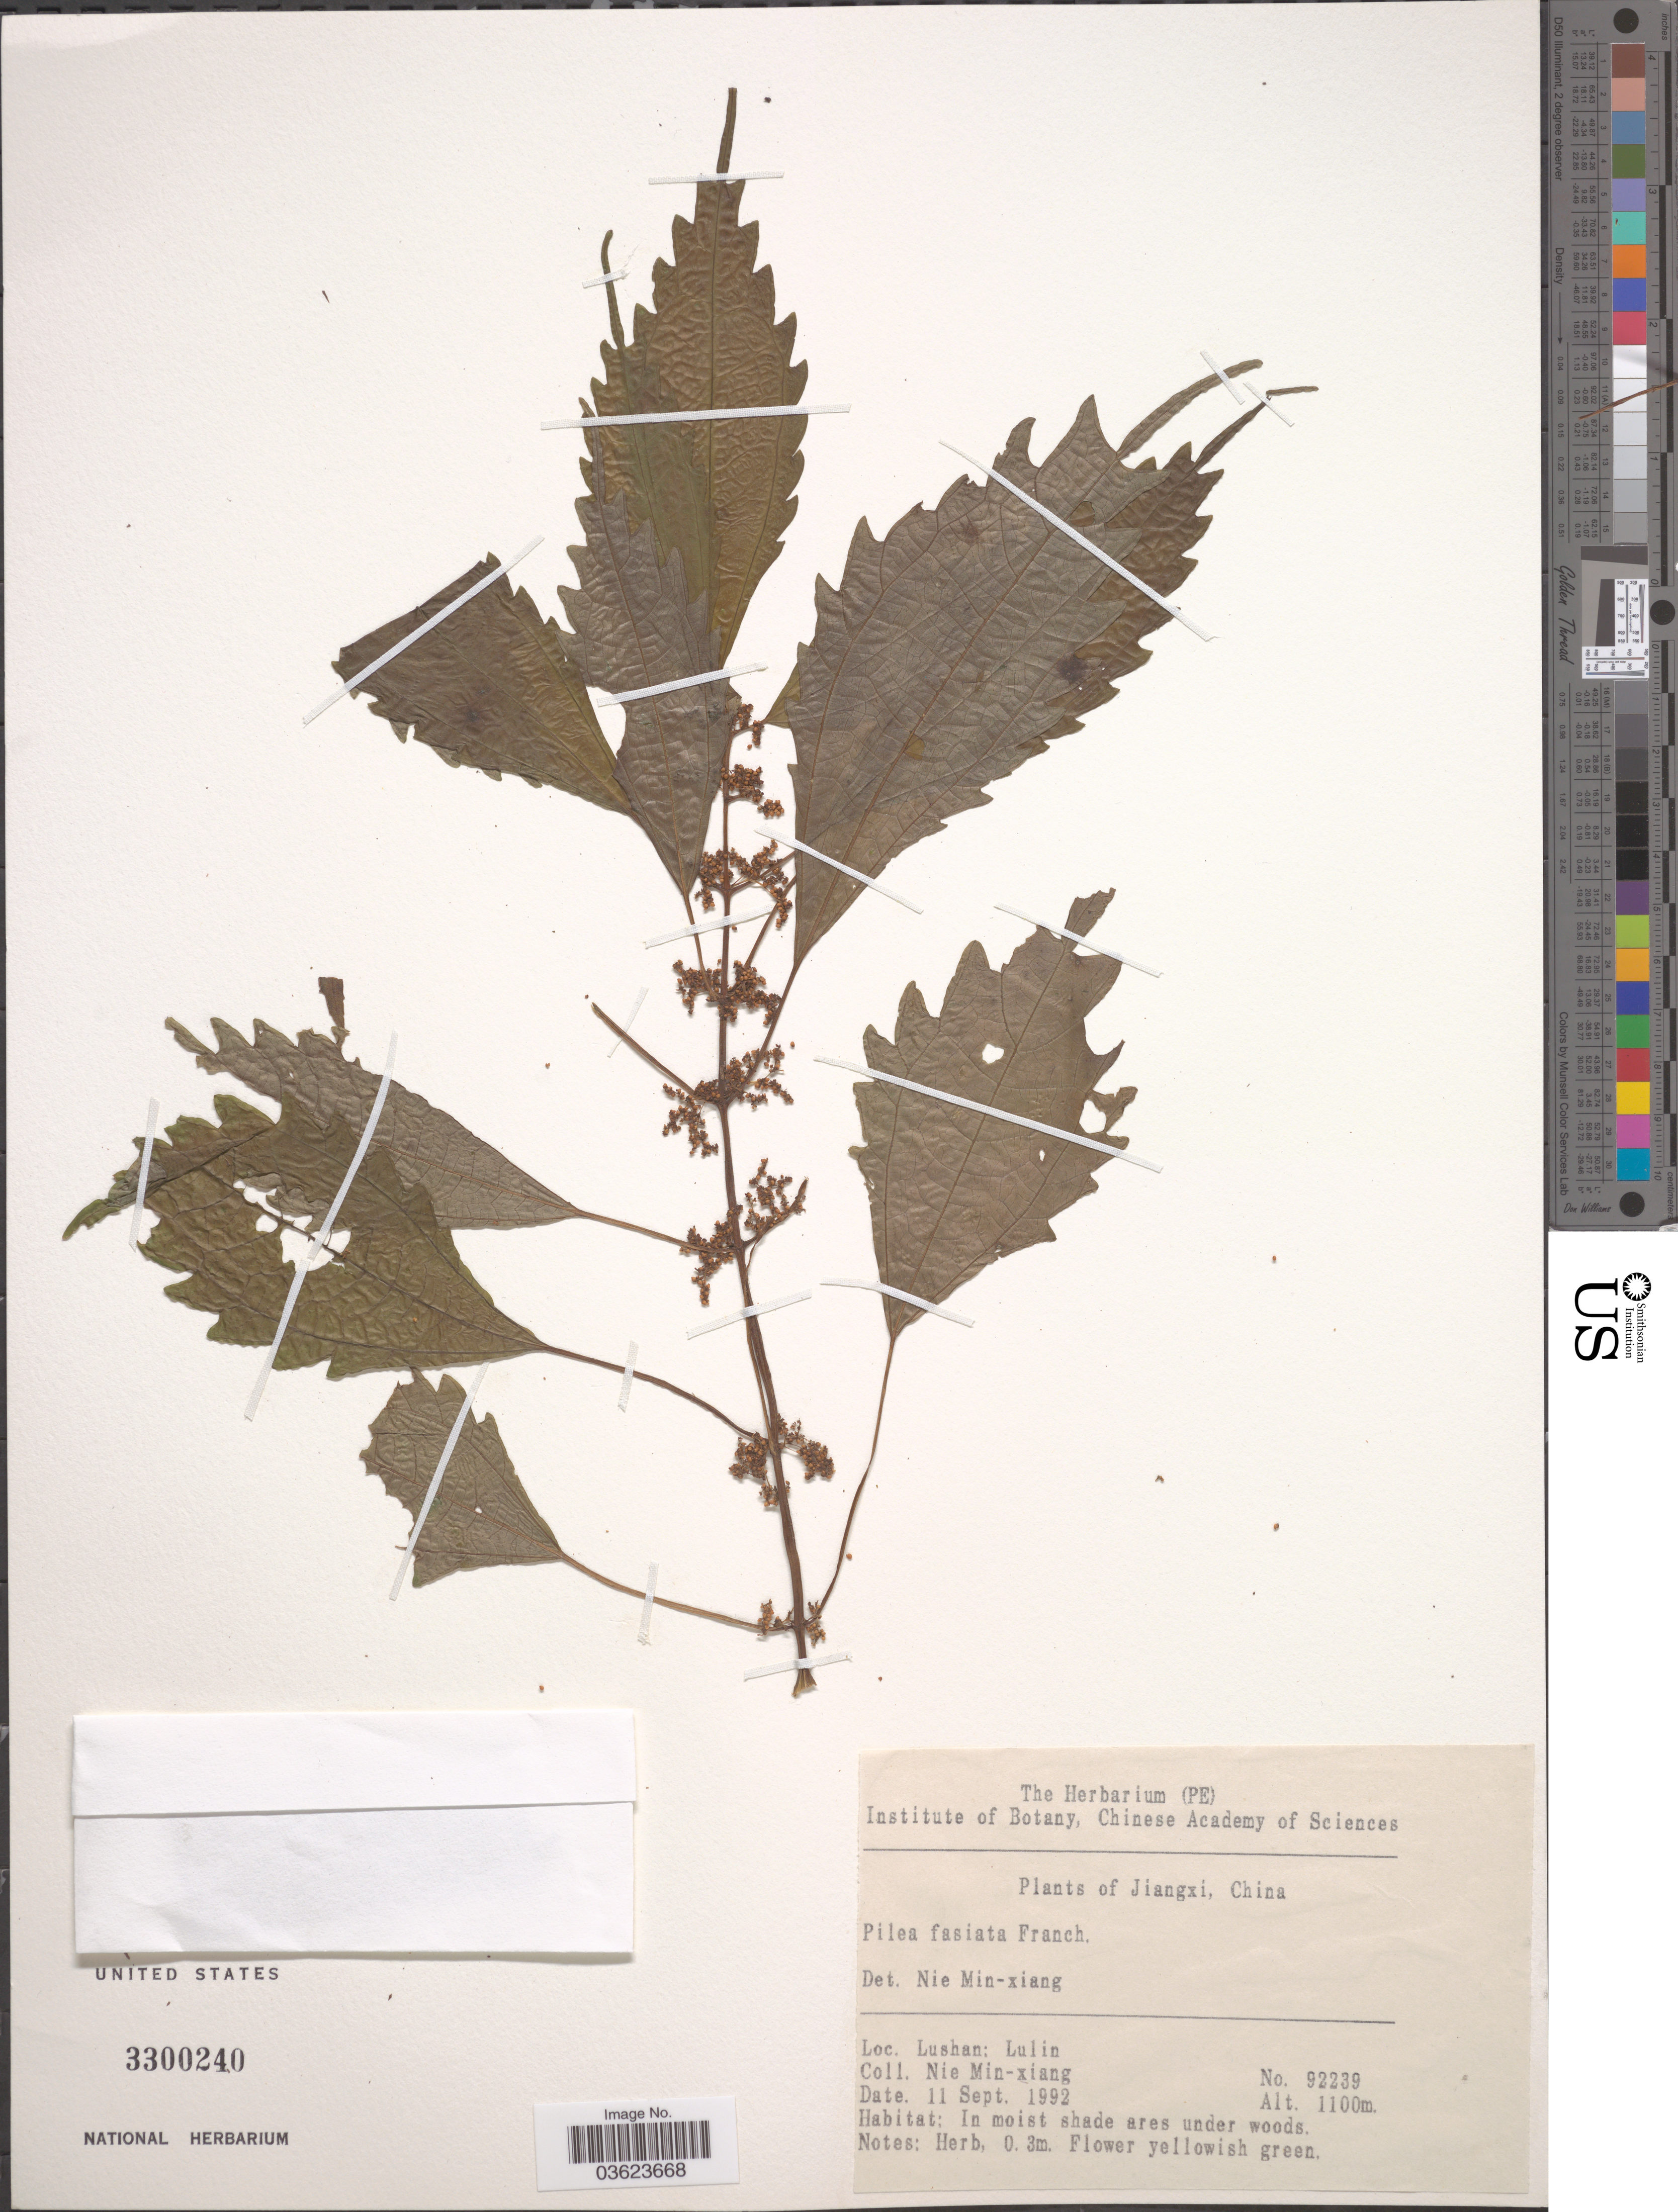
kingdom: Plantae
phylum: Tracheophyta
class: Magnoliopsida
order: Rosales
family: Urticaceae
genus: Pilea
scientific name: Pilea fasciata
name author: Wedd. in DC.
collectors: M. Nie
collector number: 92239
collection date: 1992-09-11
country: China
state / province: Jiangxi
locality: Lushan: Lulin.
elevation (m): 1100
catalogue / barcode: US 3300240